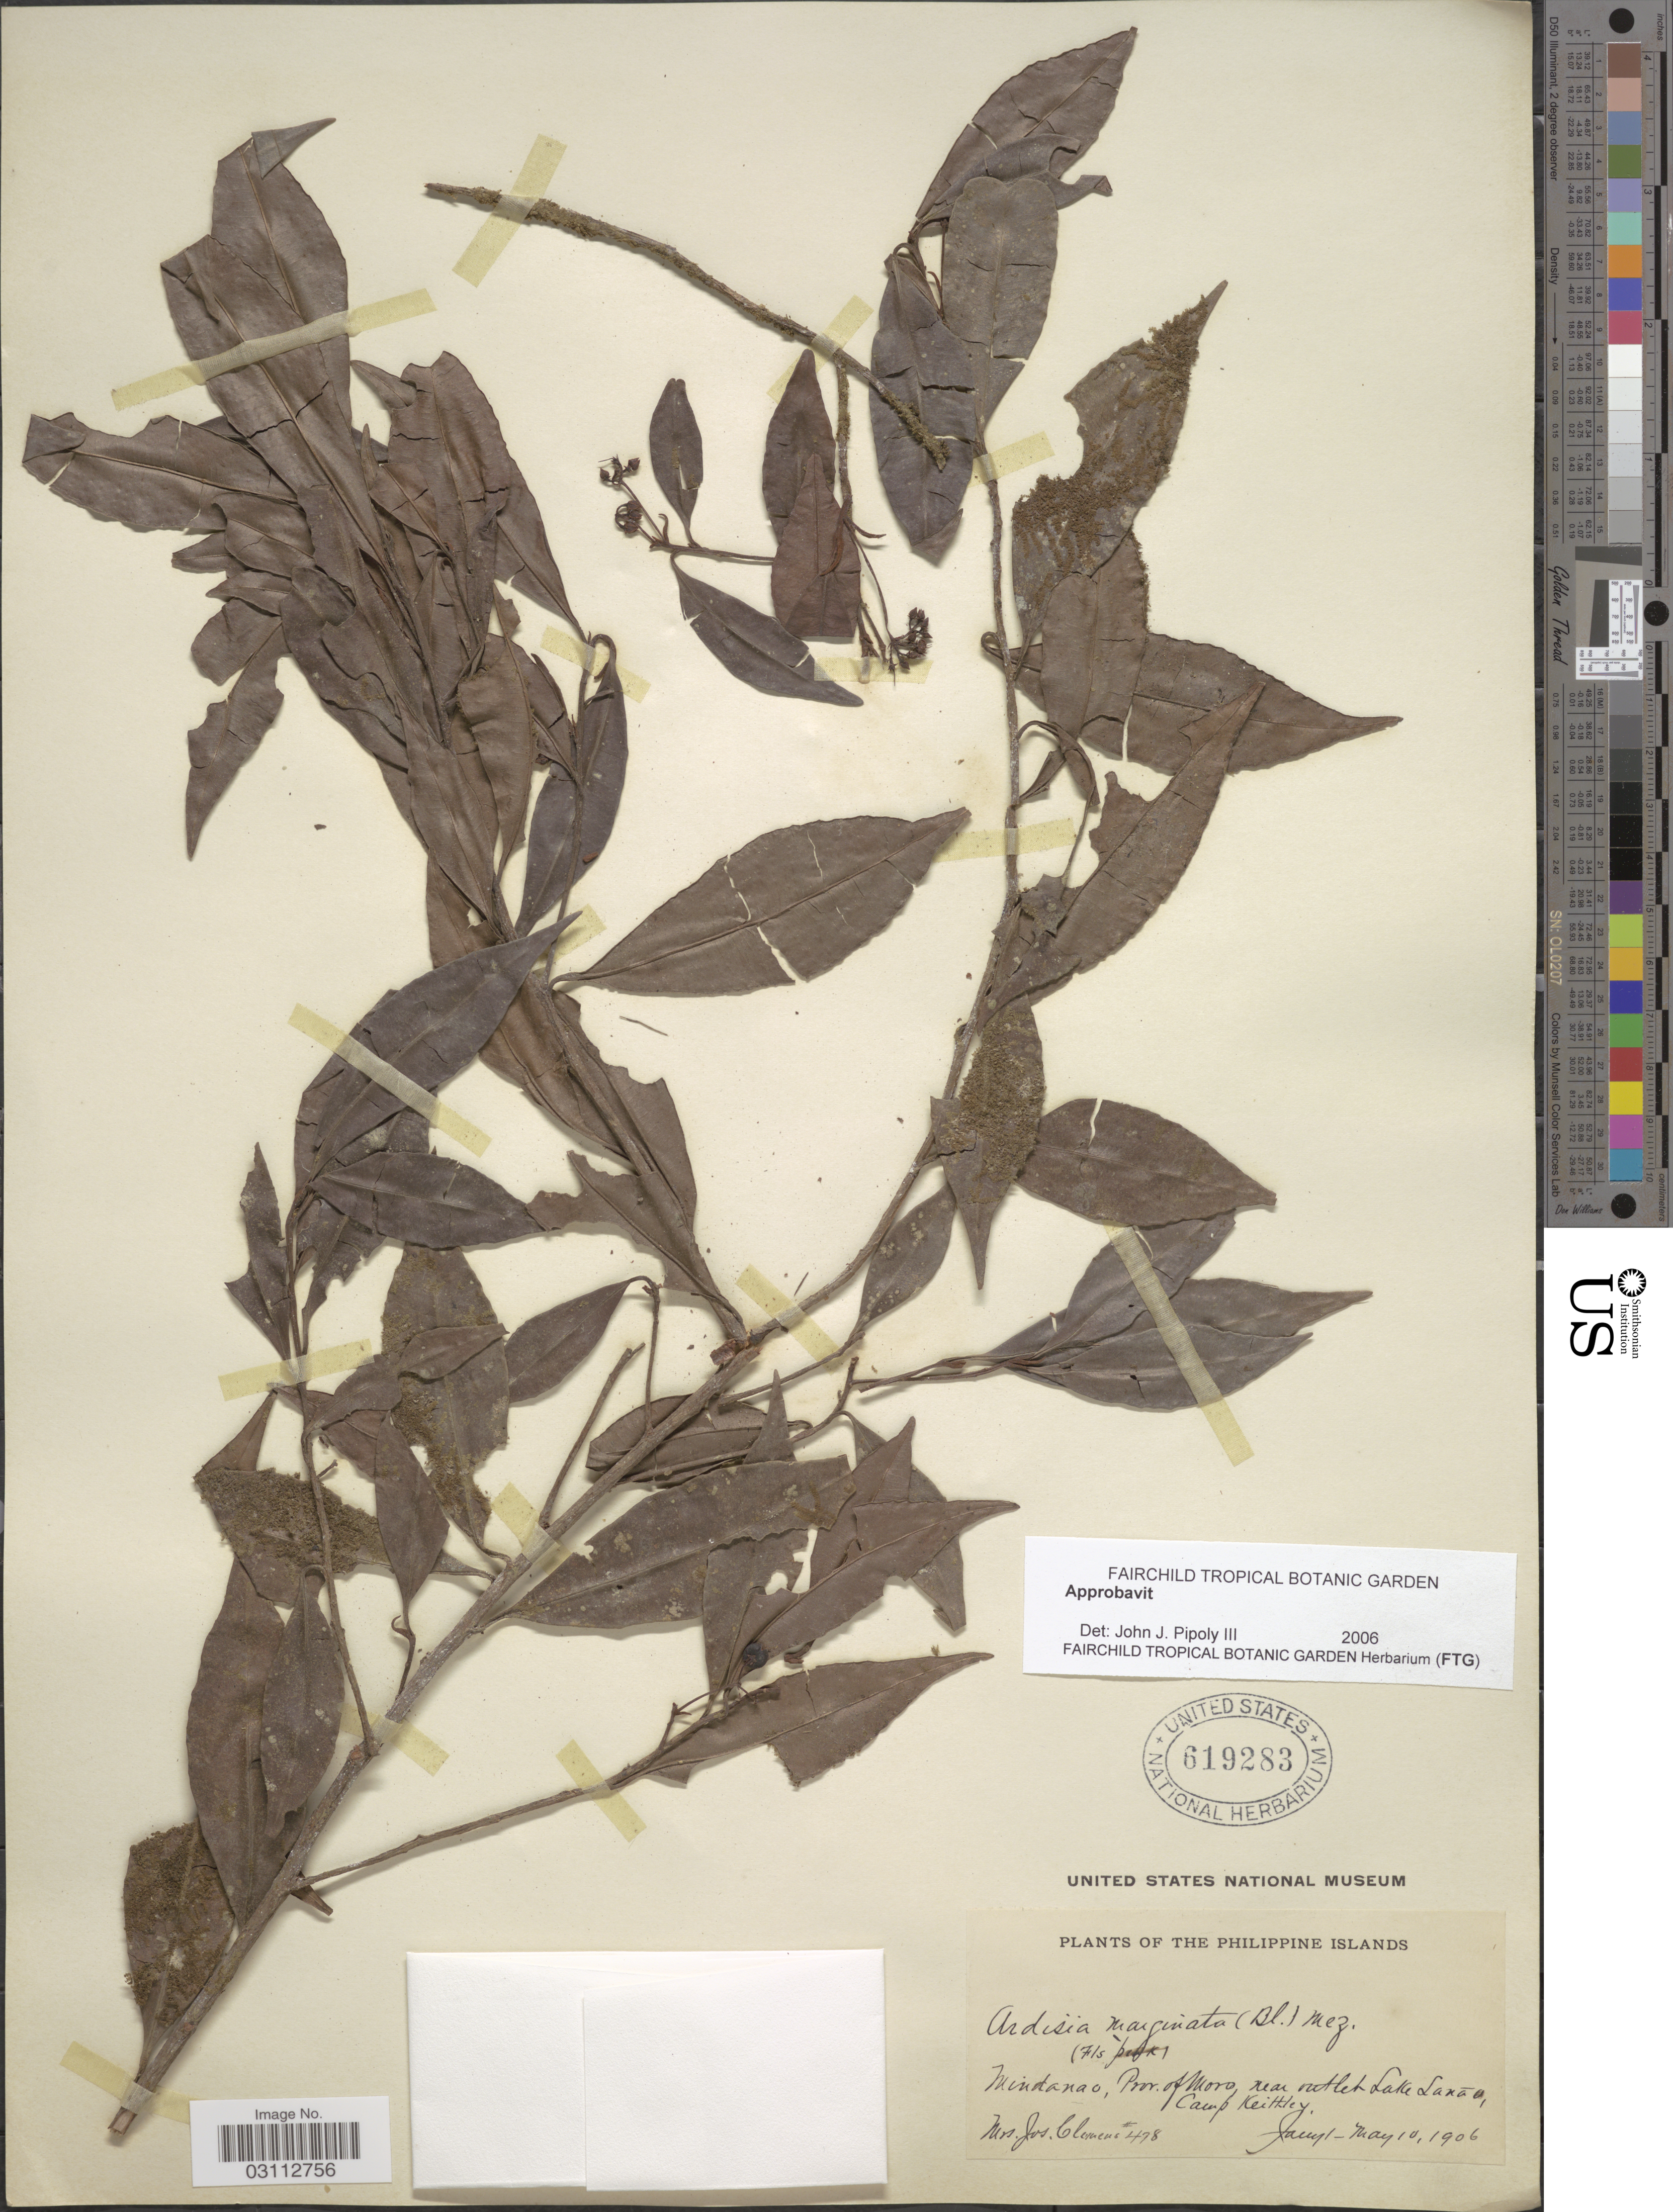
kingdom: Plantae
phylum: Tracheophyta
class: Magnoliopsida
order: Ericales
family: Primulaceae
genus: Ardisia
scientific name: Ardisia marginata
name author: Blume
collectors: J. Clemens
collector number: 478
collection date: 1906-05-01/1906-05-10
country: Philippines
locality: The Philippine Islands, Mindanao, Prov. of Moro, near outlet Lake Lanao, Camp Keithley.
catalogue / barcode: US 619283